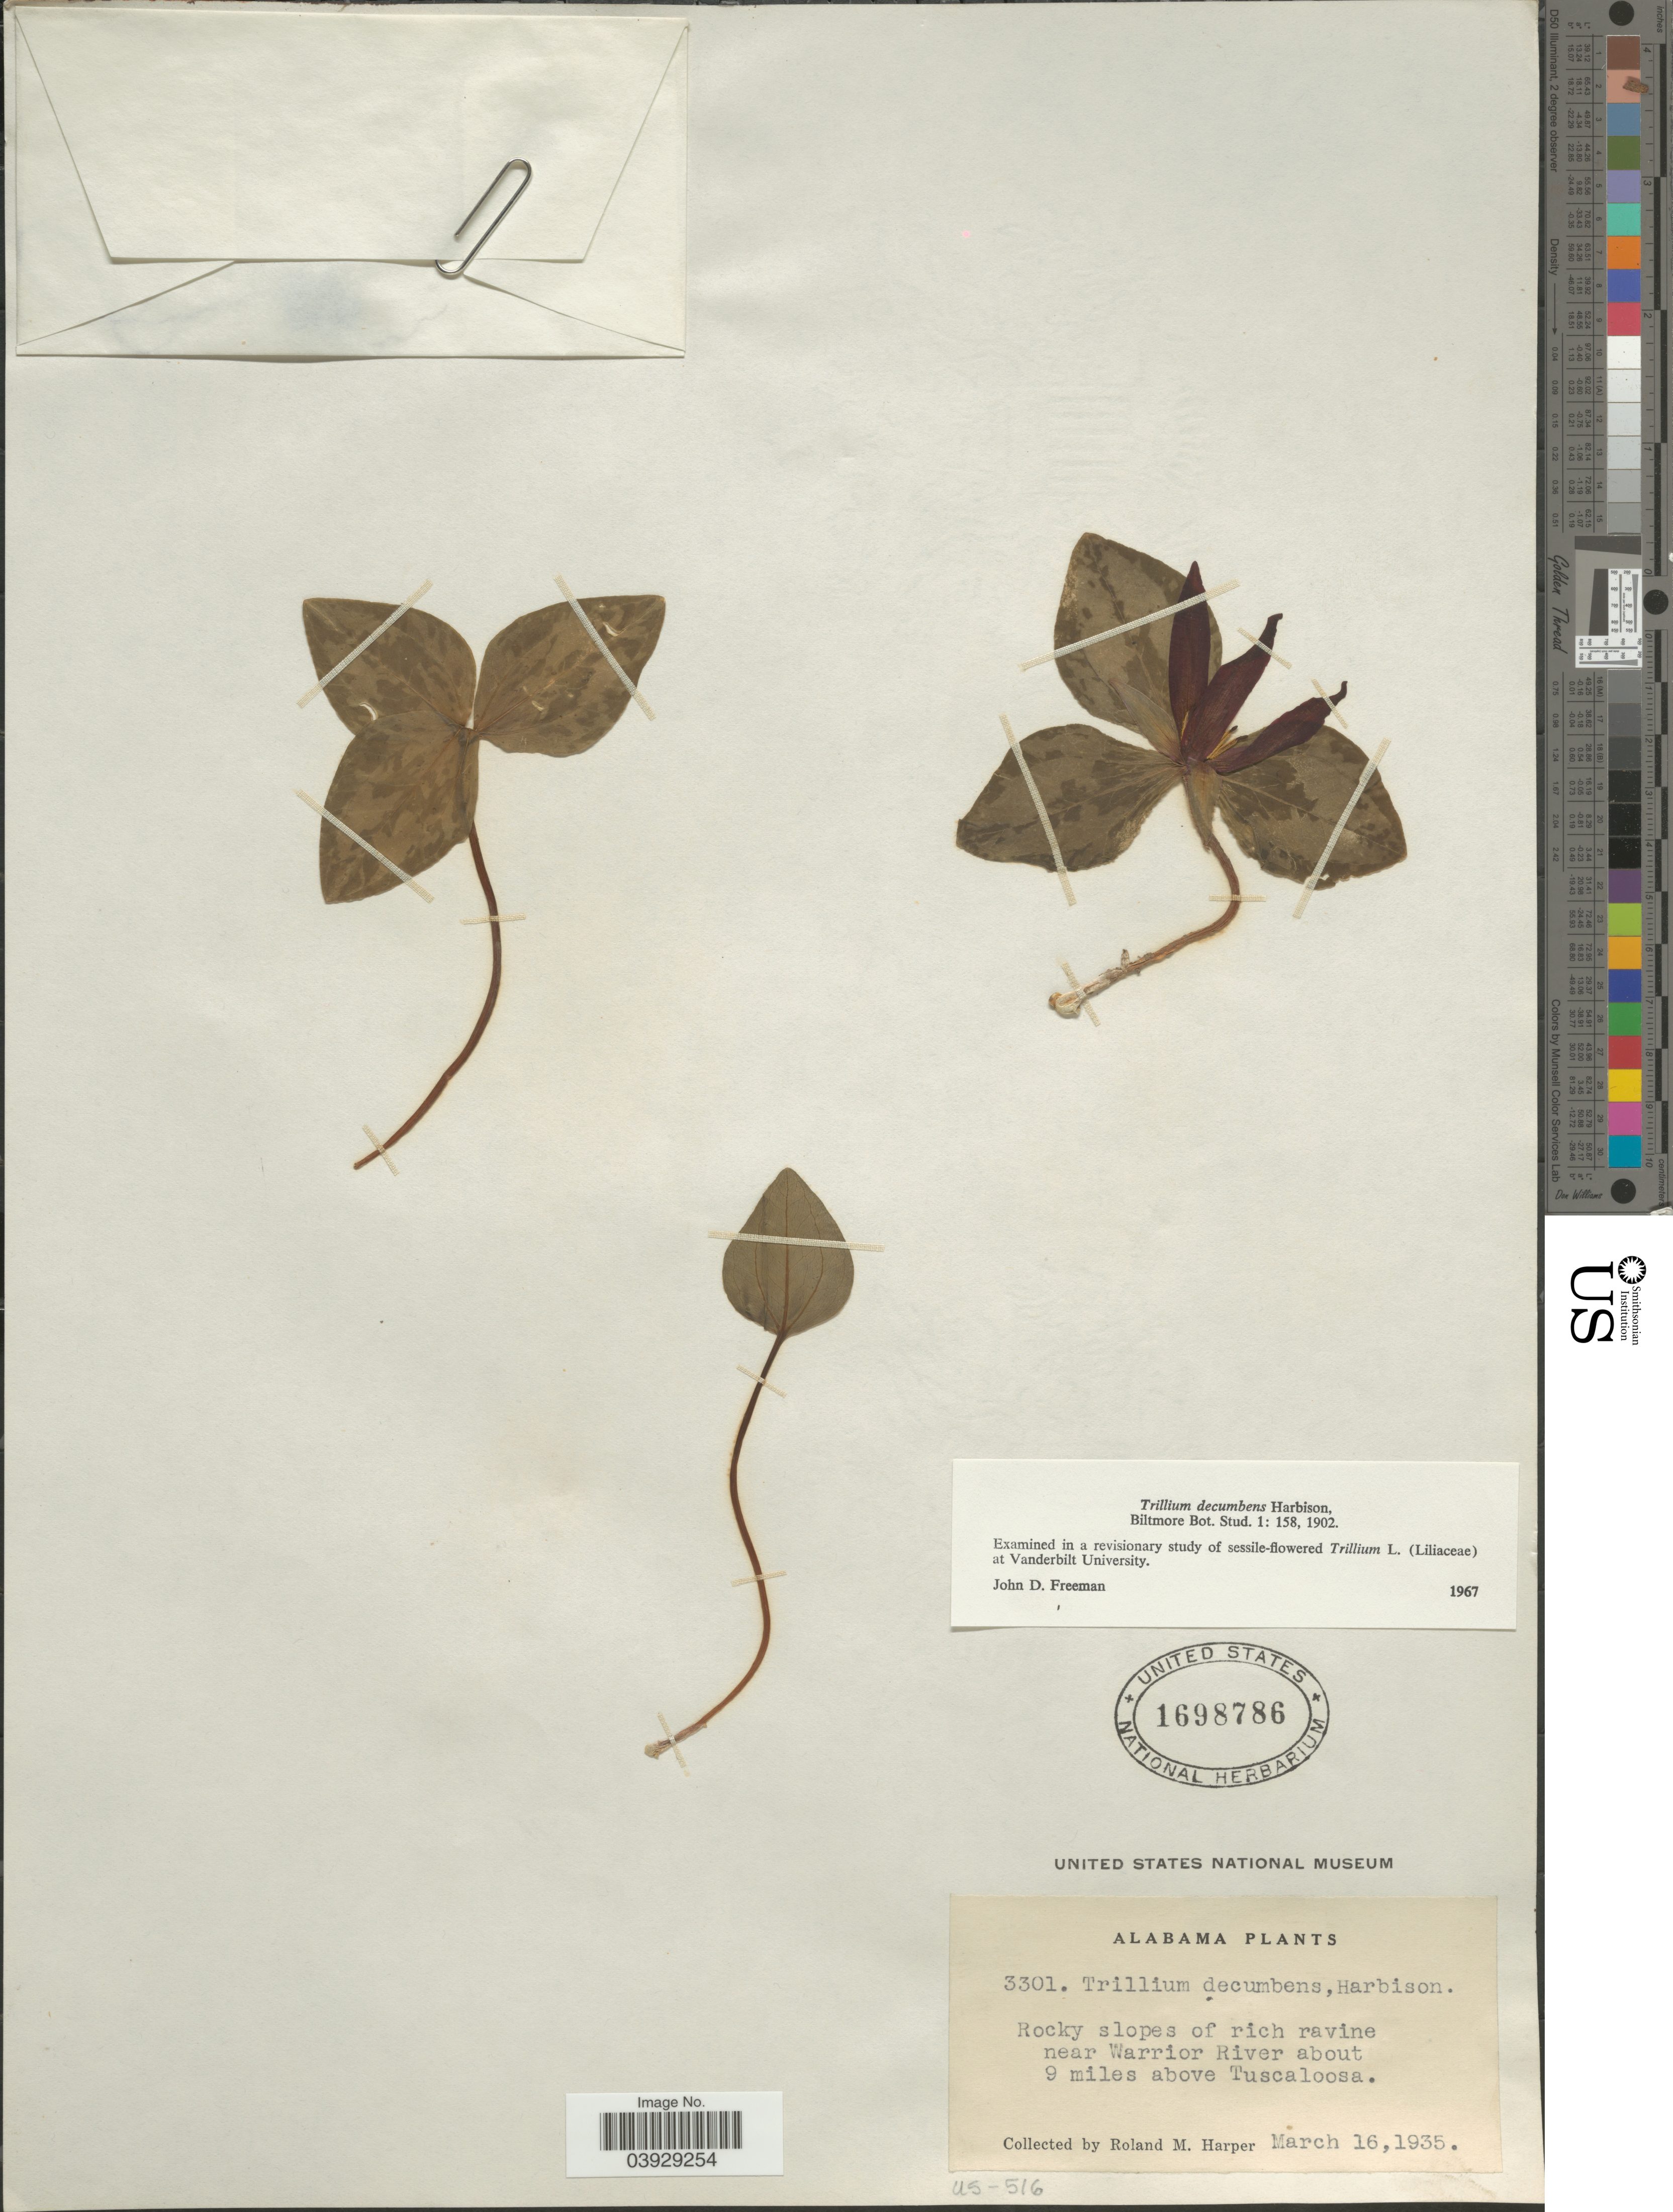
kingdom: Plantae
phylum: Tracheophyta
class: Liliopsida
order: Liliales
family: Melanthiaceae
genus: Trillium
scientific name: Trillium decumbens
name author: Harb.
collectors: R. M. Harper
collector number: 3301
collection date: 1935-03-16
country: United States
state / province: Alabama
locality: Rocky slopes of rich ravine near Warrior River about 9 miles above Tuscaloosa.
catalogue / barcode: US 1698786